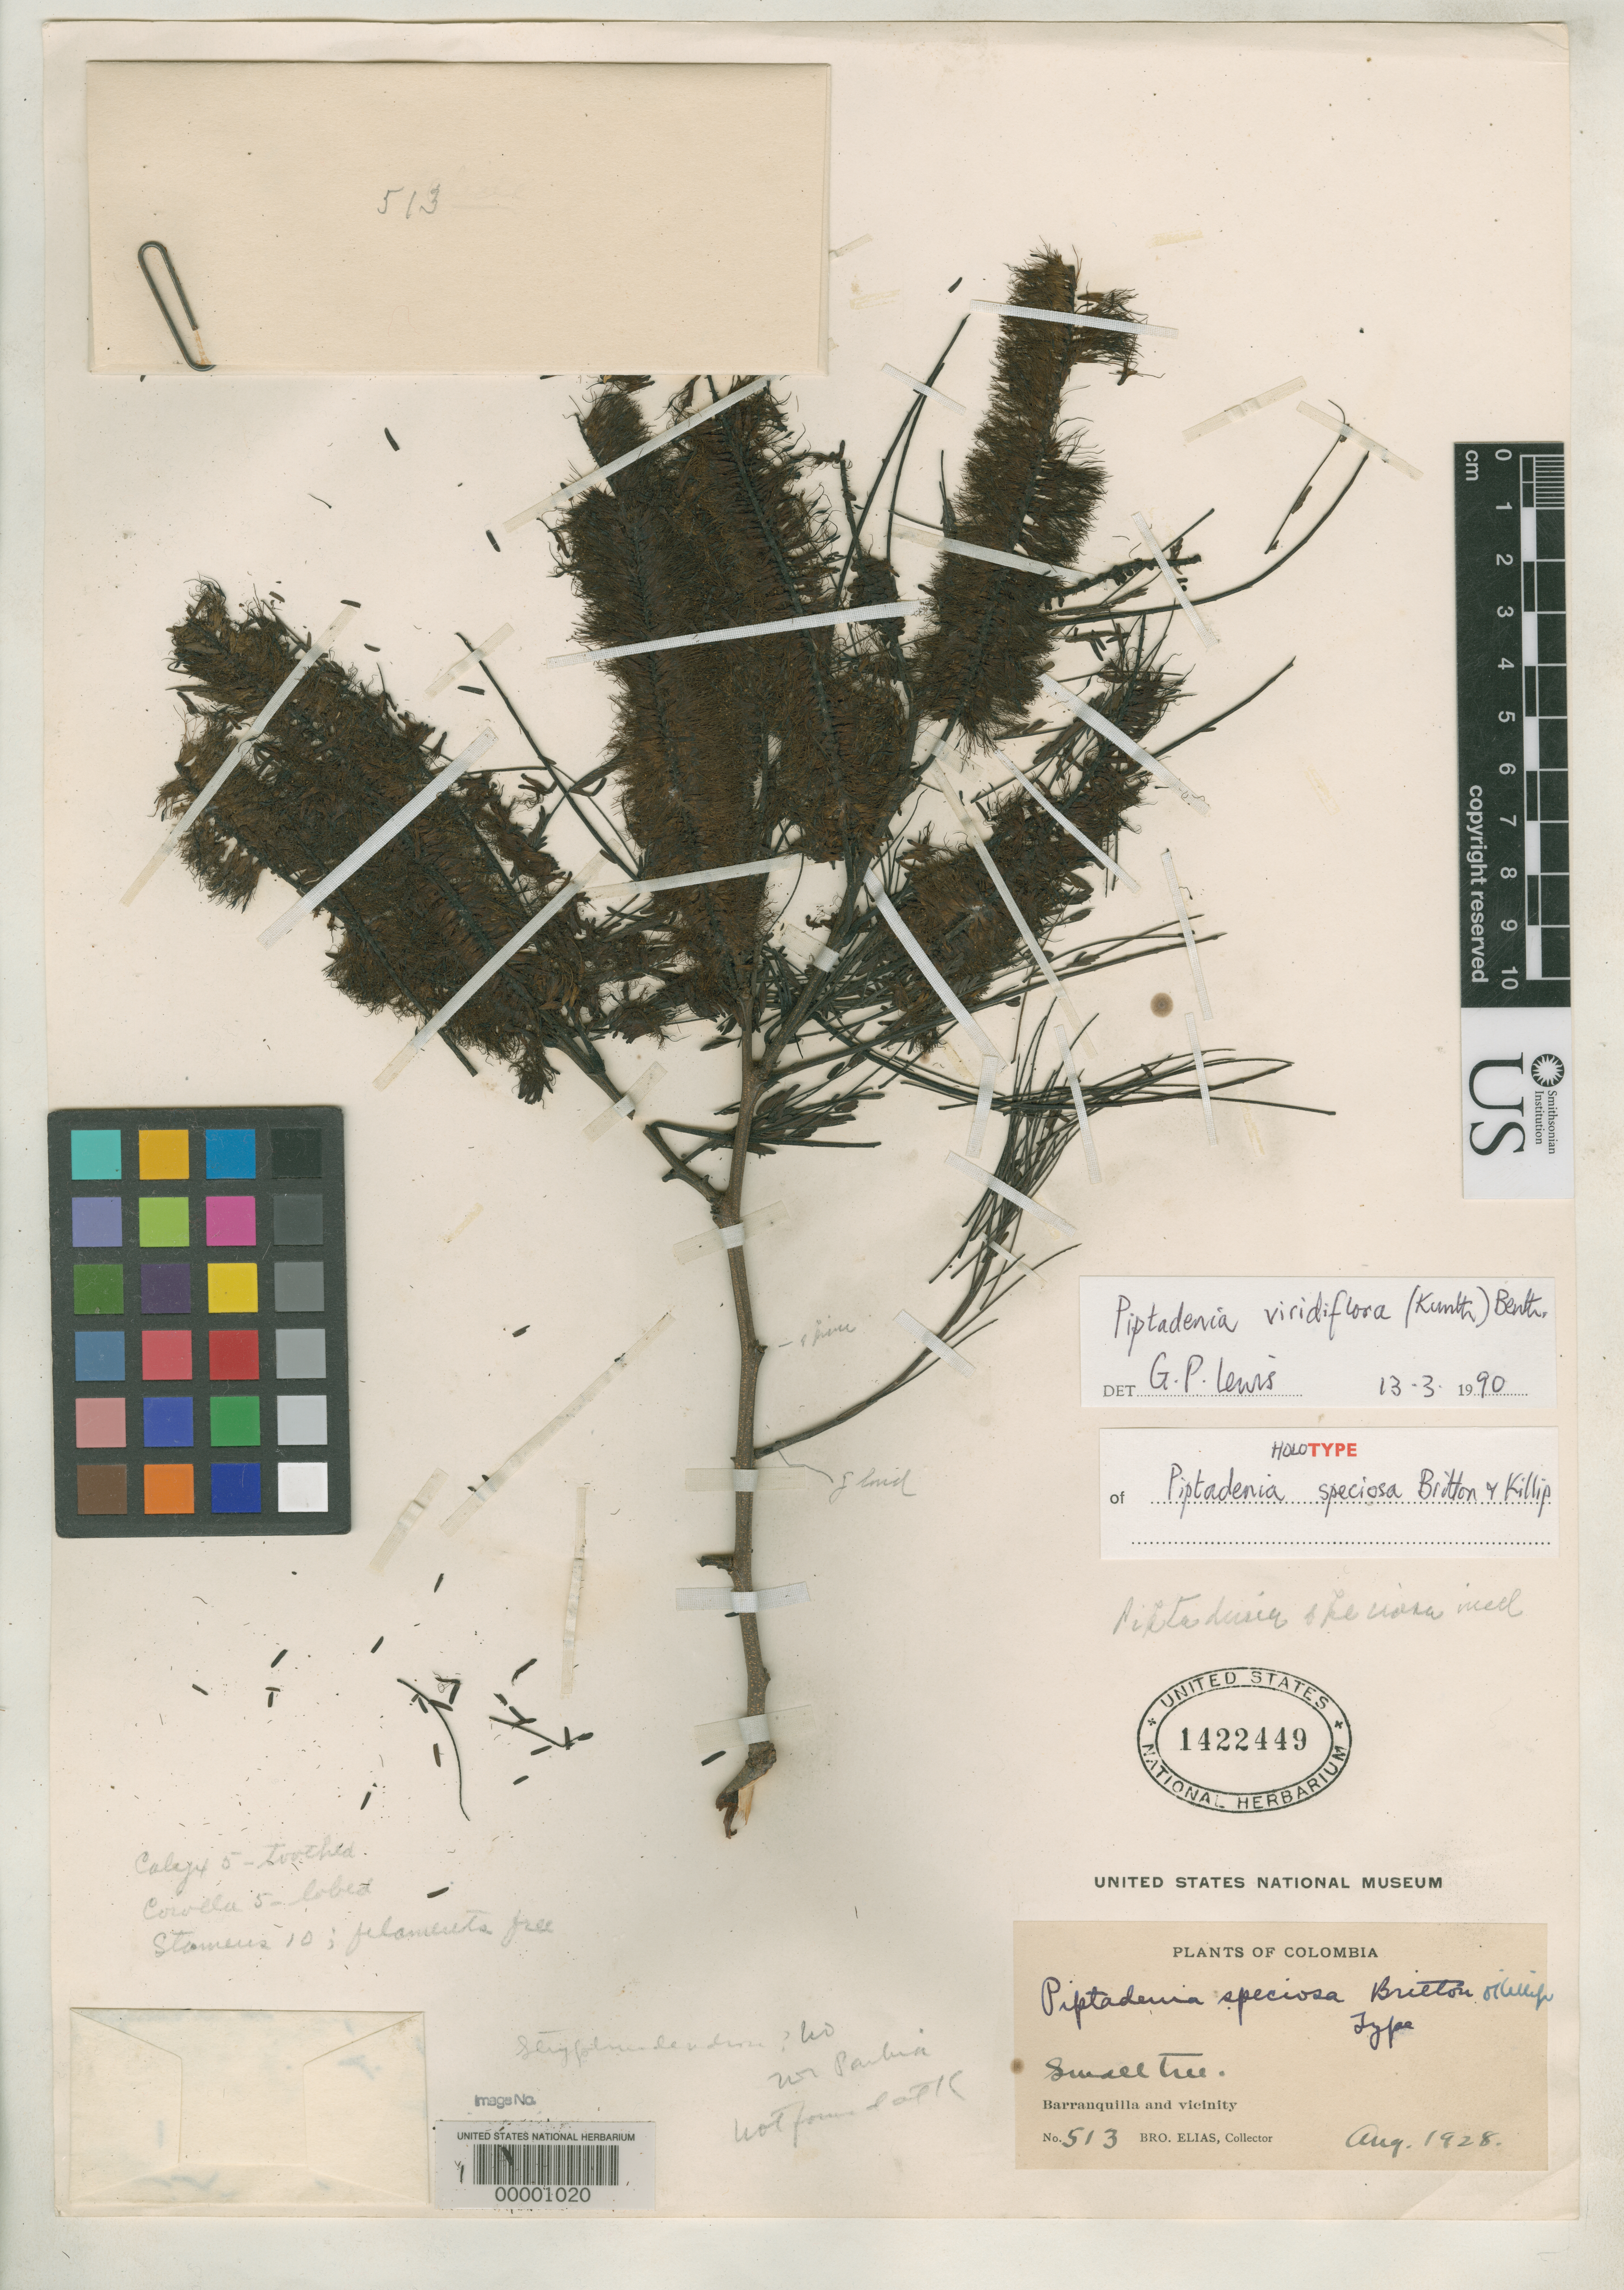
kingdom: Plantae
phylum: Tracheophyta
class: Magnoliopsida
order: Fabales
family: Fabaceae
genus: Piptadenia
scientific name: Piptadenia speciosa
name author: Britton & Killip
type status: Holotype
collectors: Bro. Elias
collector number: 513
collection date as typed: Aug 1928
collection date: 1928-08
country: Colombia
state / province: Atlántico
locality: Near Barranquilla.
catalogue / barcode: US 1422449